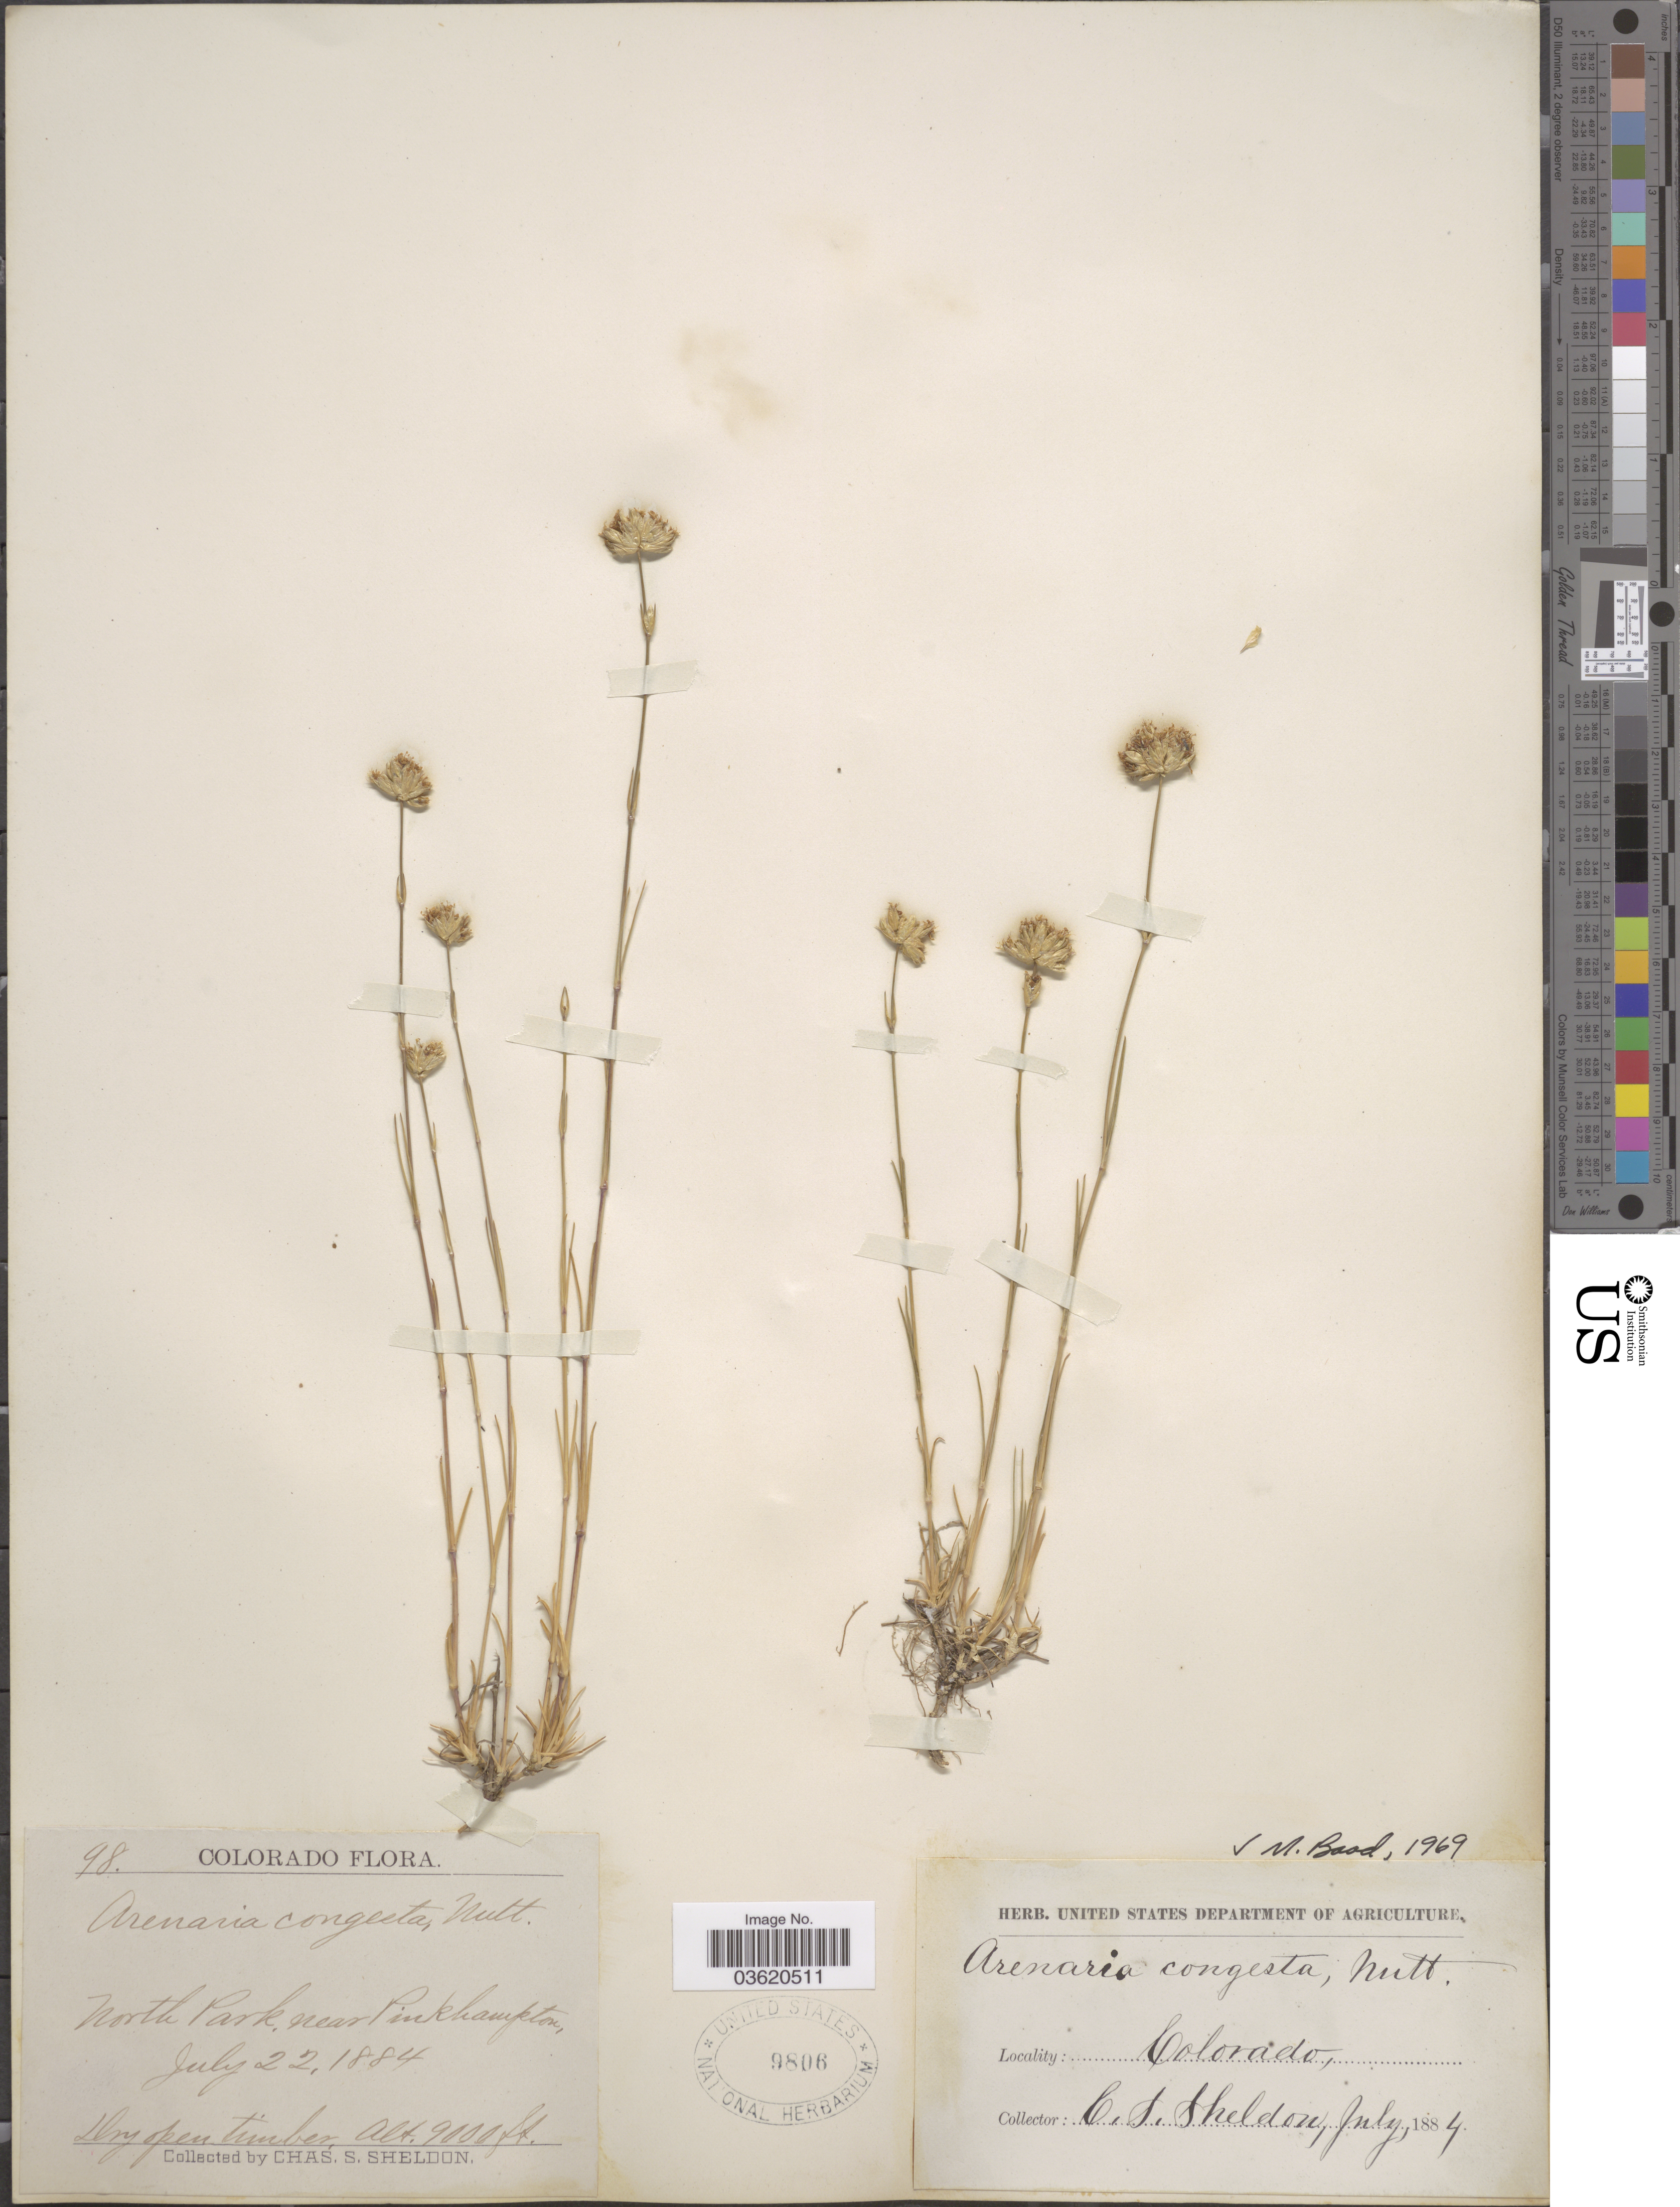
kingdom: Plantae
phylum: Tracheophyta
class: Magnoliopsida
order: Caryophyllales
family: Caryophyllaceae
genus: Eremogone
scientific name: Eremogone congesta var. congesta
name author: (Nutt.) Ikonn.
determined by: Strong, Mark T., (BOT), Smithsonian Institution - National Museum of Natural History (UNITED STATES)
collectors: C. S. Sheldon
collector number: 98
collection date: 1884-07-22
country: United States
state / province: Colorado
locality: North Park, near Pinkhampton.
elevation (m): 2743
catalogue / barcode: US 9806